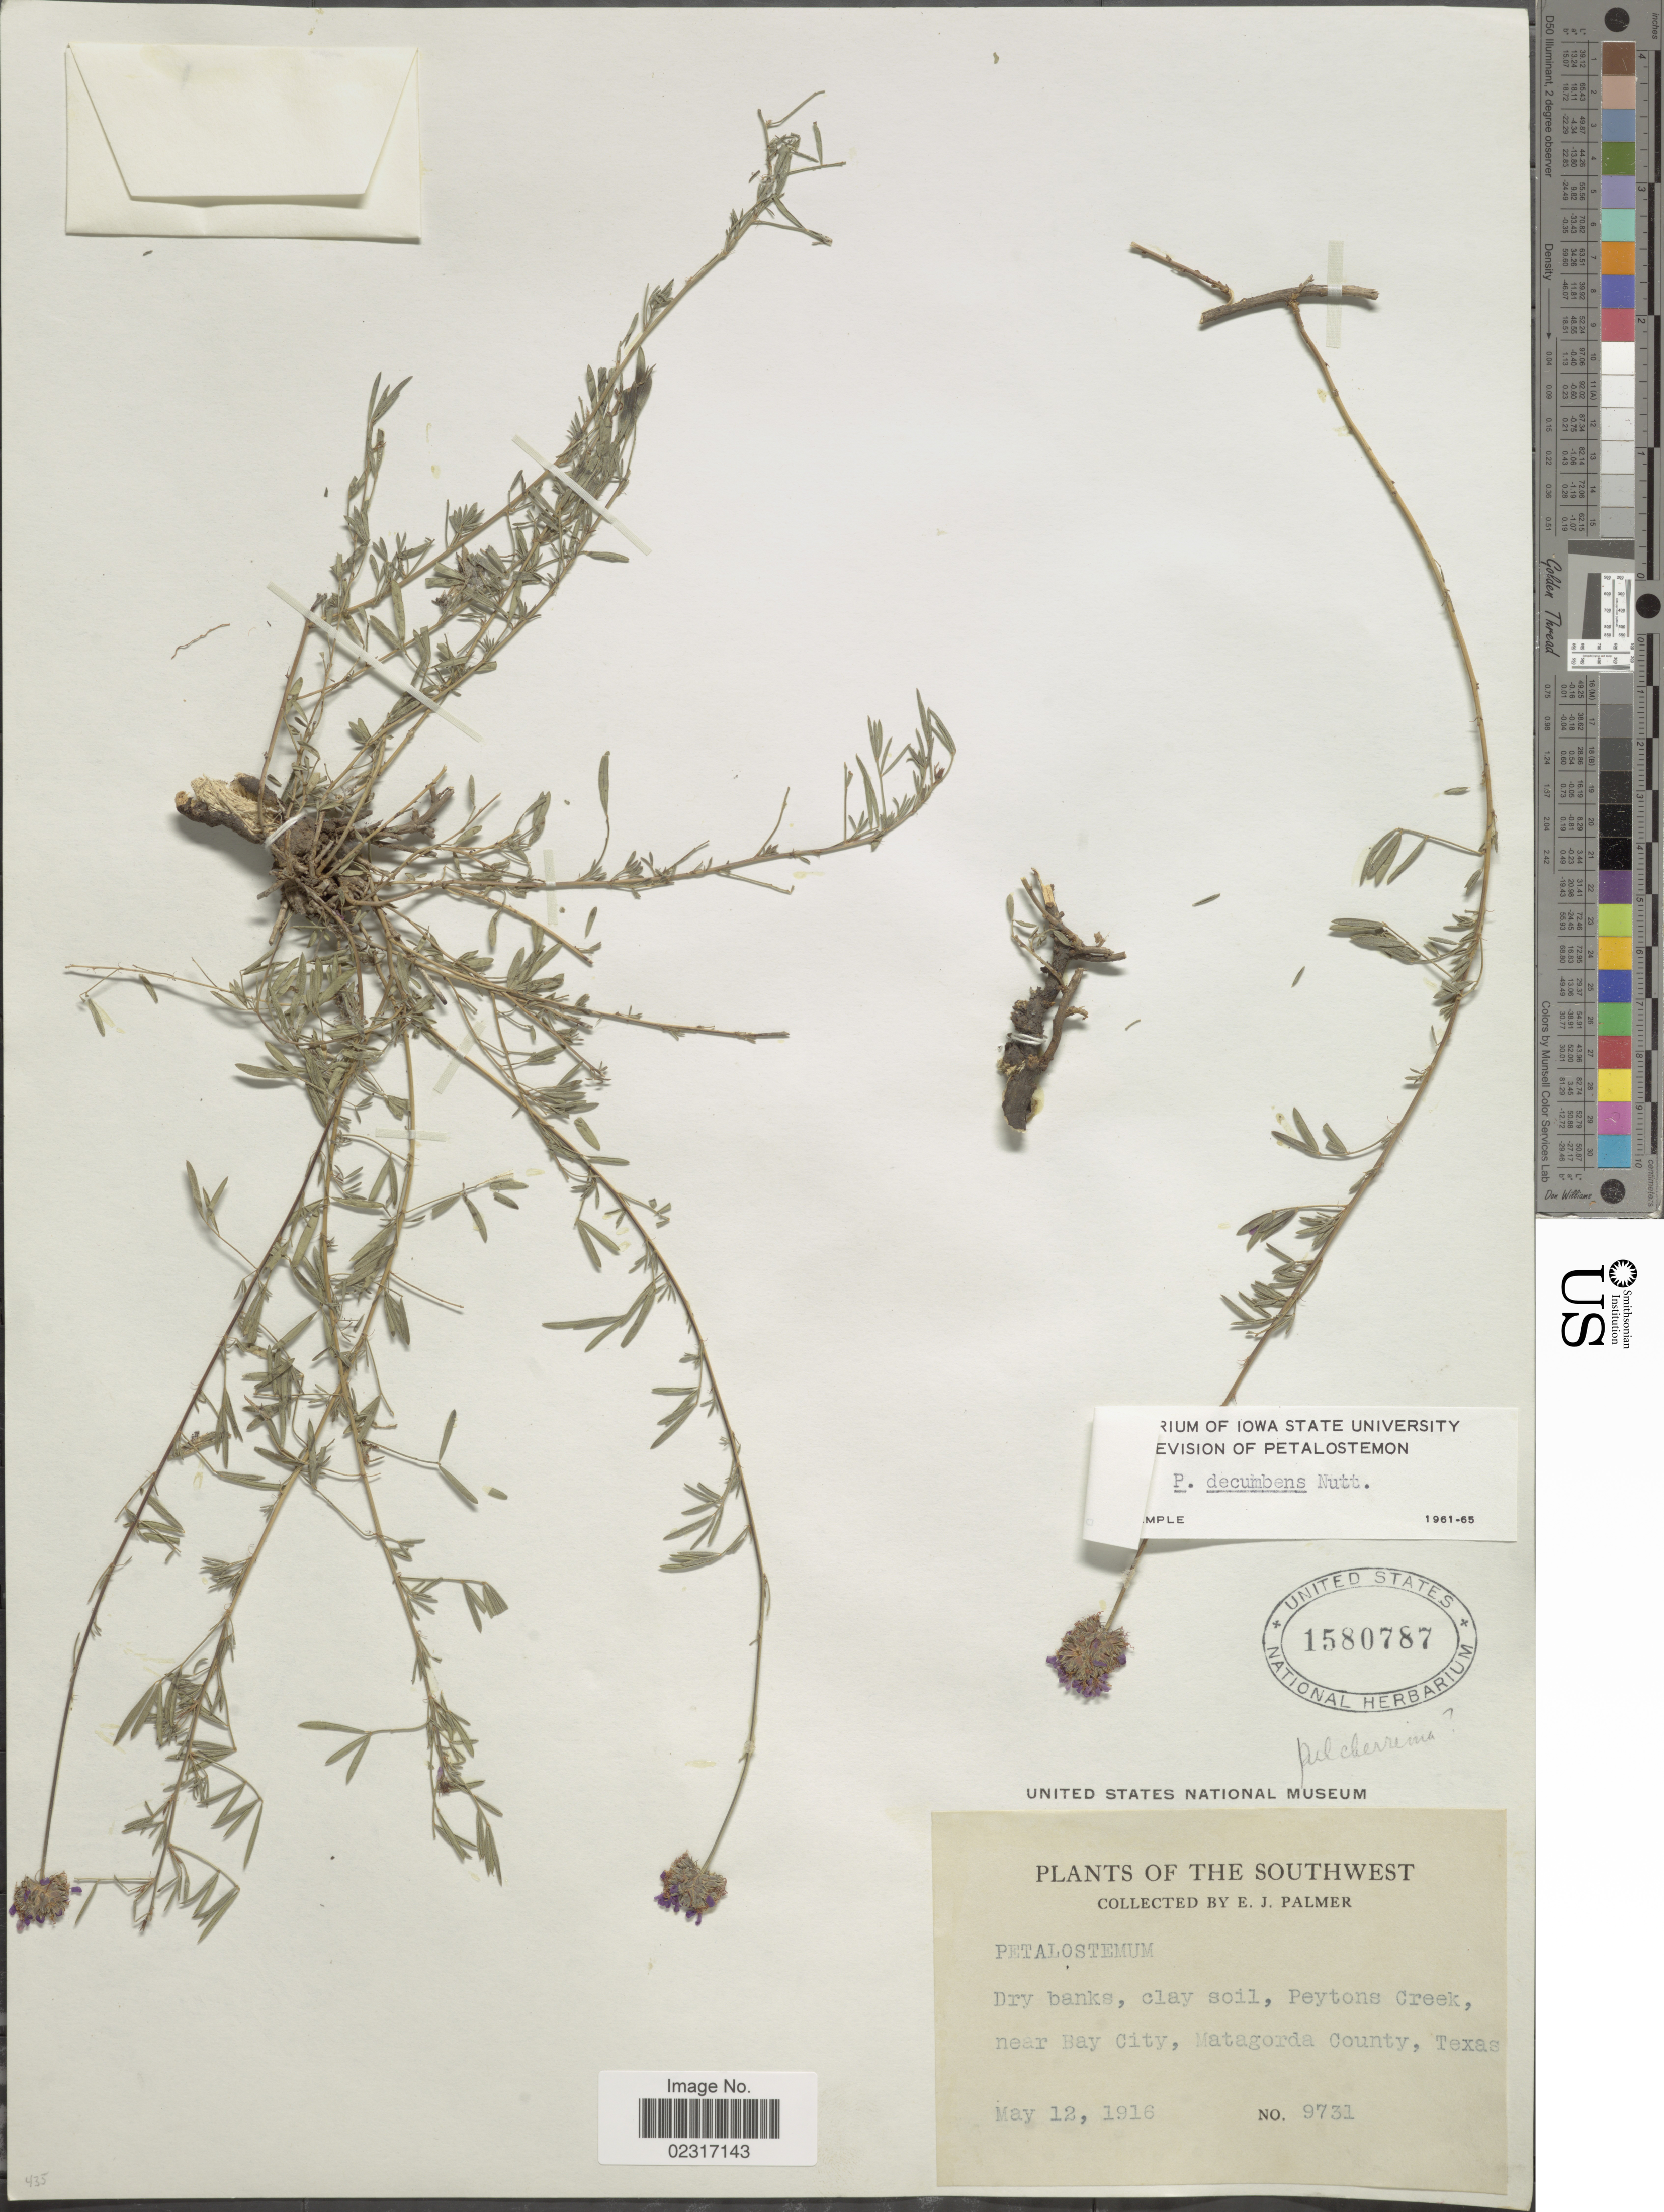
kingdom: Plantae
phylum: Tracheophyta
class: Magnoliopsida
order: Fabales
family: Fabaceae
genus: Dalea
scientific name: Dalea compacta var. compacta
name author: Spreng.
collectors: E. J. Palmer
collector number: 9731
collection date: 1916-05-12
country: United States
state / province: Texas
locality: The Southwest. Peytons Creek, near Bay City, Matagorda County.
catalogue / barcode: US 1580787